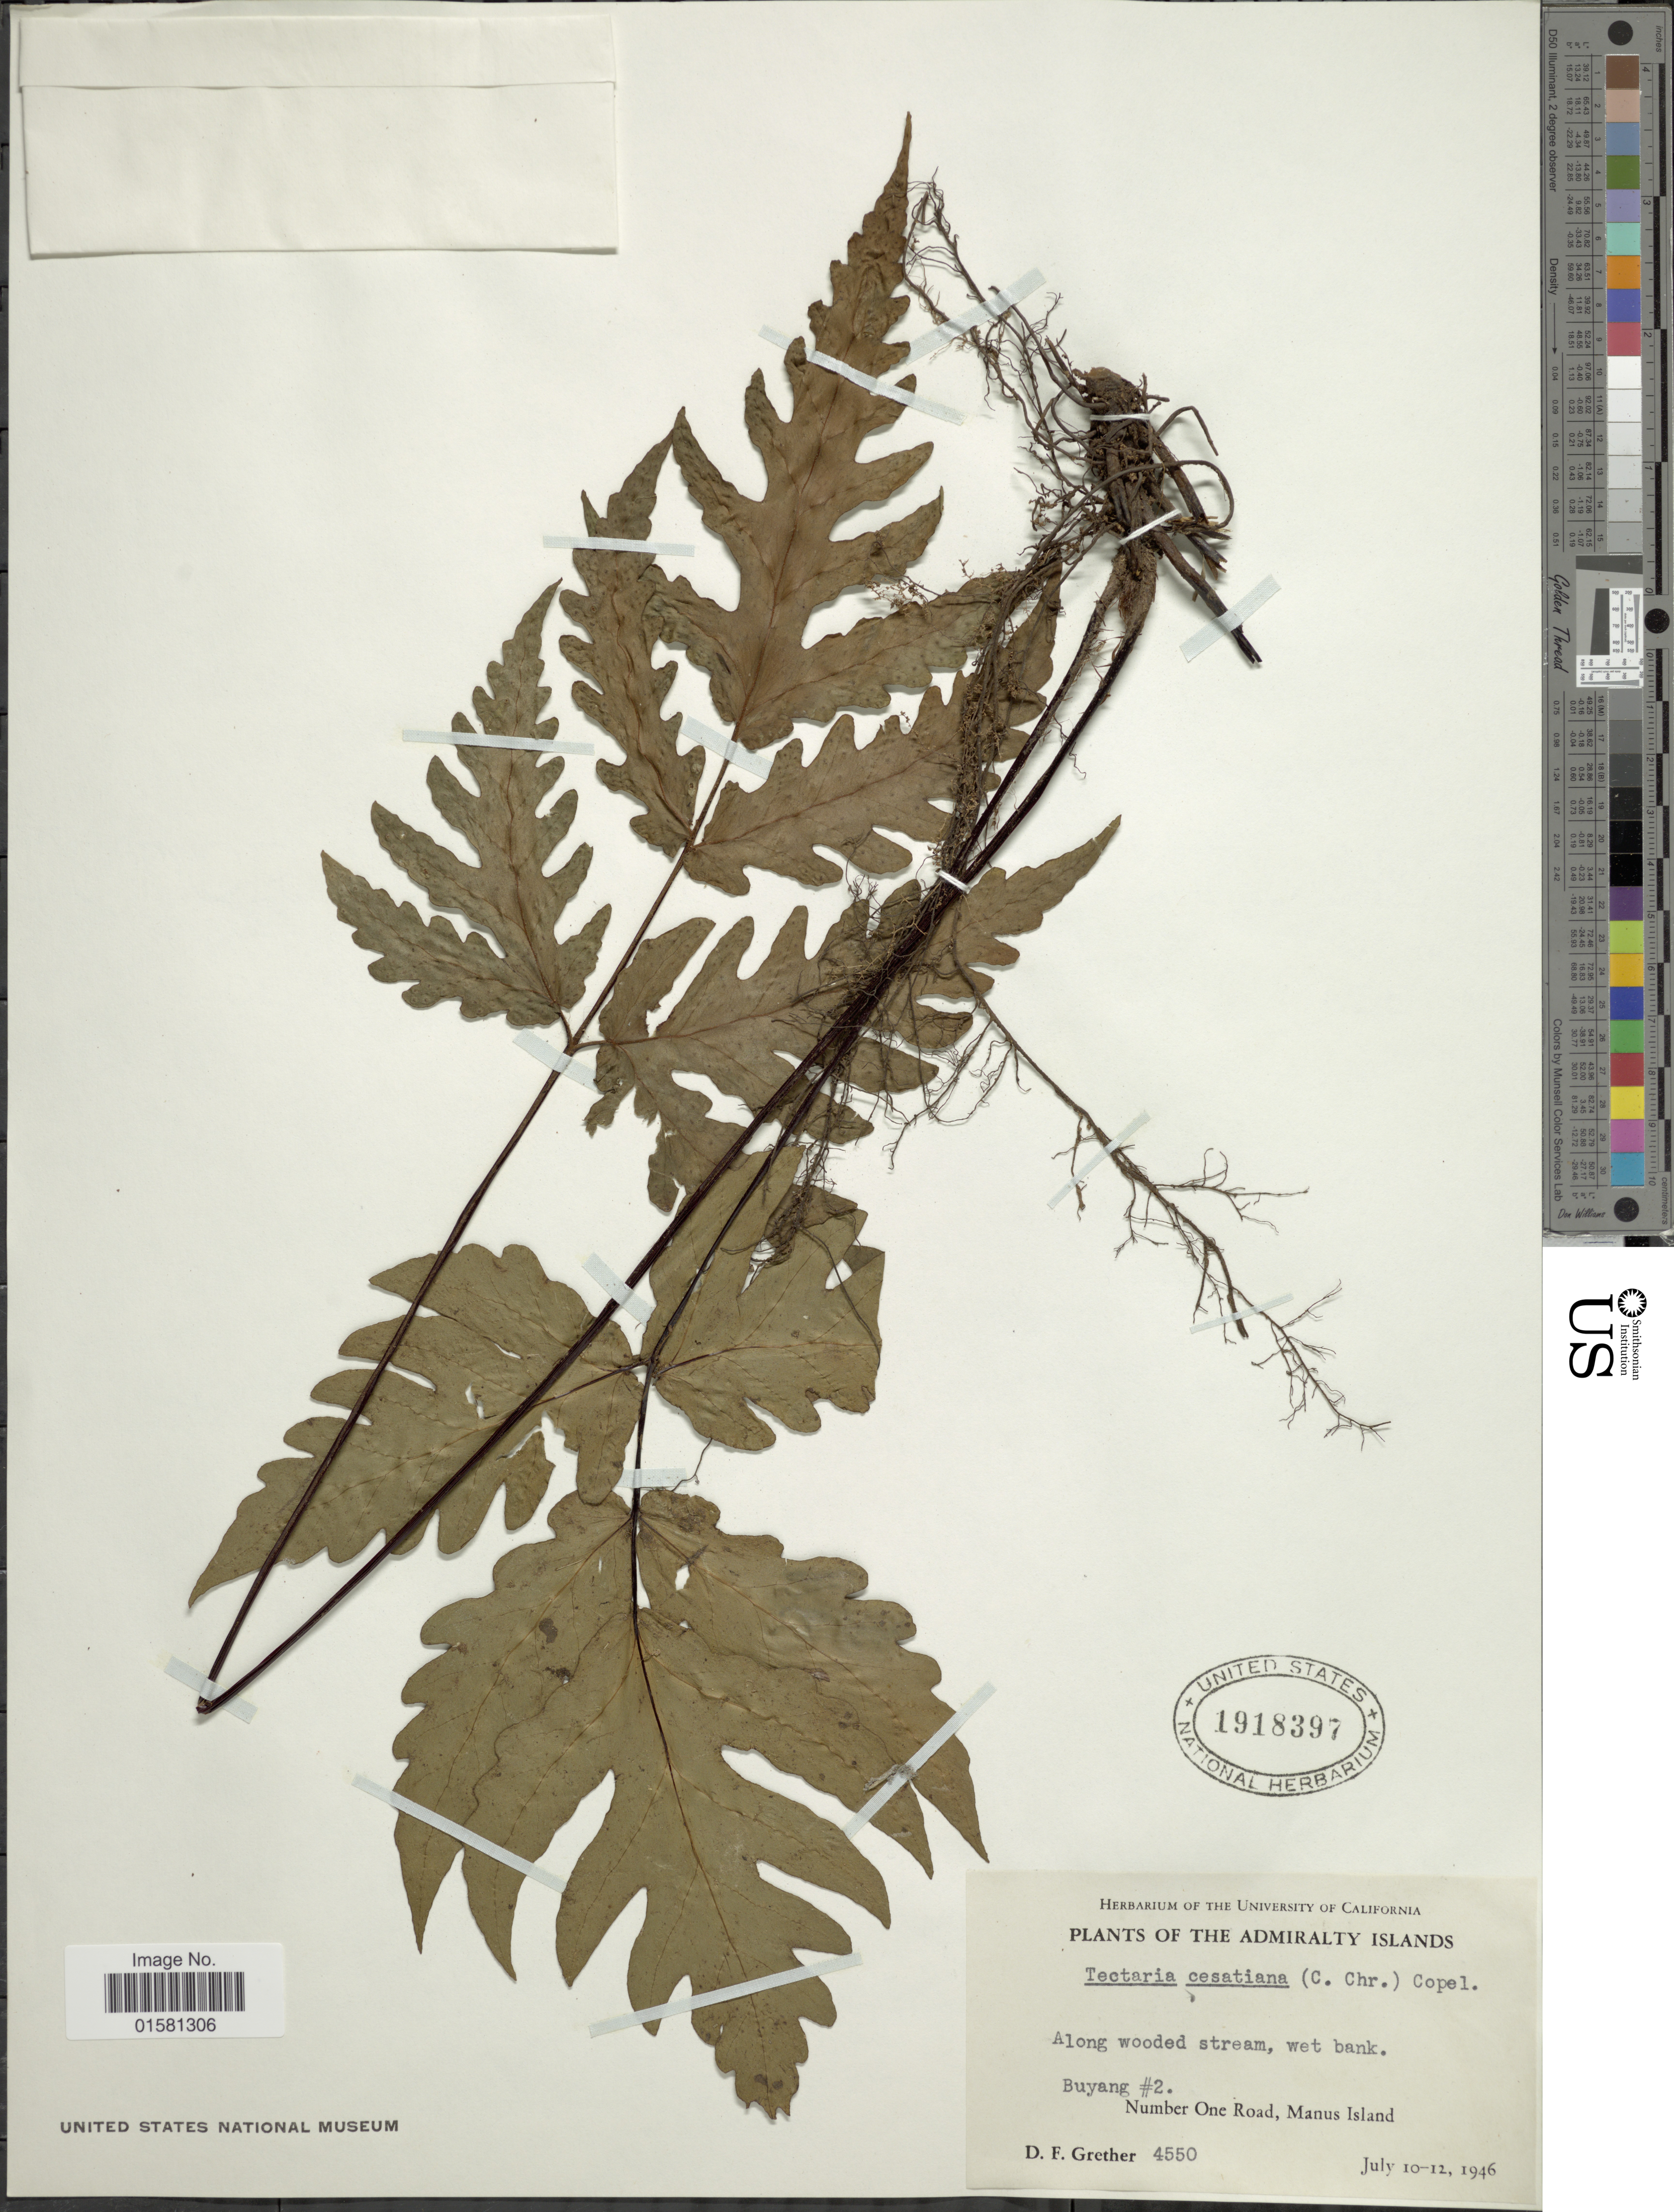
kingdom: Plantae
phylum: Tracheophyta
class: Polypodiopsida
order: Polypodiales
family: Tectariaceae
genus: Tectaria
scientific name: Tectaria cesatiana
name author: (C. Chr.) Copel.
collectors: D. F. Grether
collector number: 4550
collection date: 1946-07-10/1946-07-12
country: Papua New Guinea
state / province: Manus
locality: Admiralty Islands, Number One Road, Manus island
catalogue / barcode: US 1918397